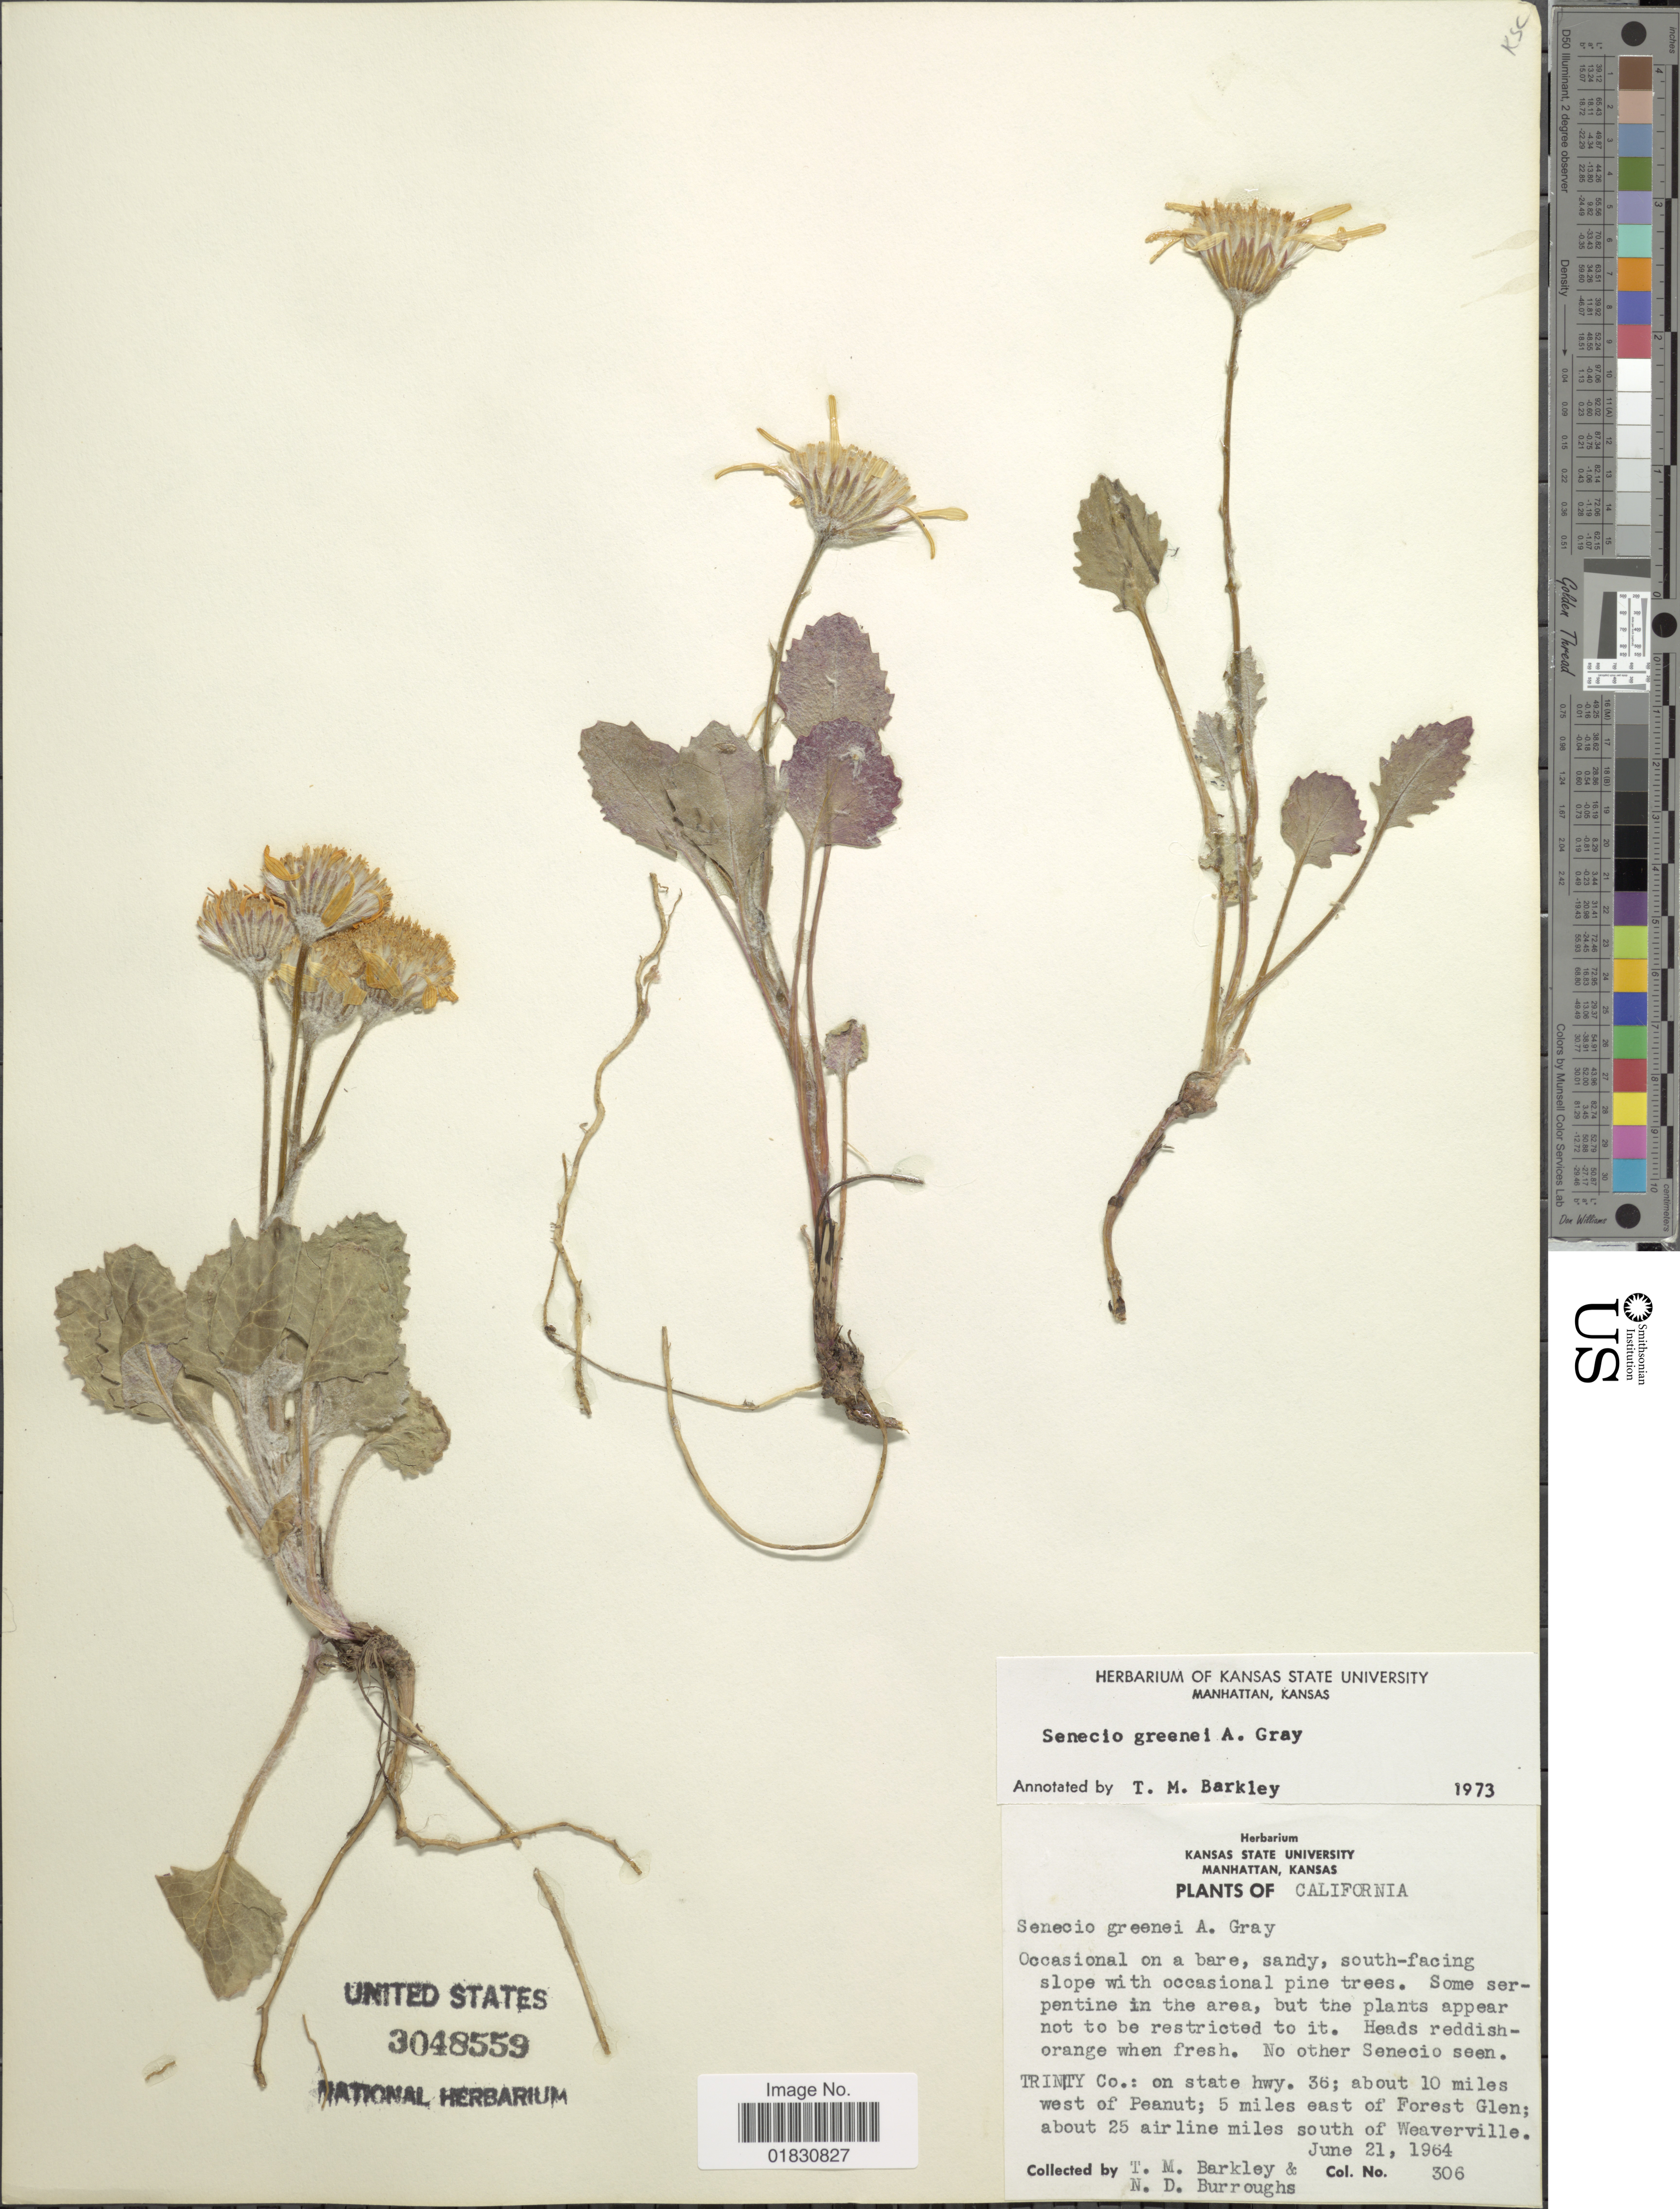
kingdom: Plantae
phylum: Tracheophyta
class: Magnoliopsida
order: Asterales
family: Asteraceae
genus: Packera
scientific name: Packera greenei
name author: (A. Gray) W.A. Weber & Á. Löve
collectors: T. M. Barkley & N. Burroughs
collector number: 306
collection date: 1964-06-21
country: United States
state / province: California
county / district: Trinity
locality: Trinity Co: on state hwy. 36: about 10 miles west of Peanut, 5 miles east of Forest Glen, about 25 airline miles south of Weaverville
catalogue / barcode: US 3048559